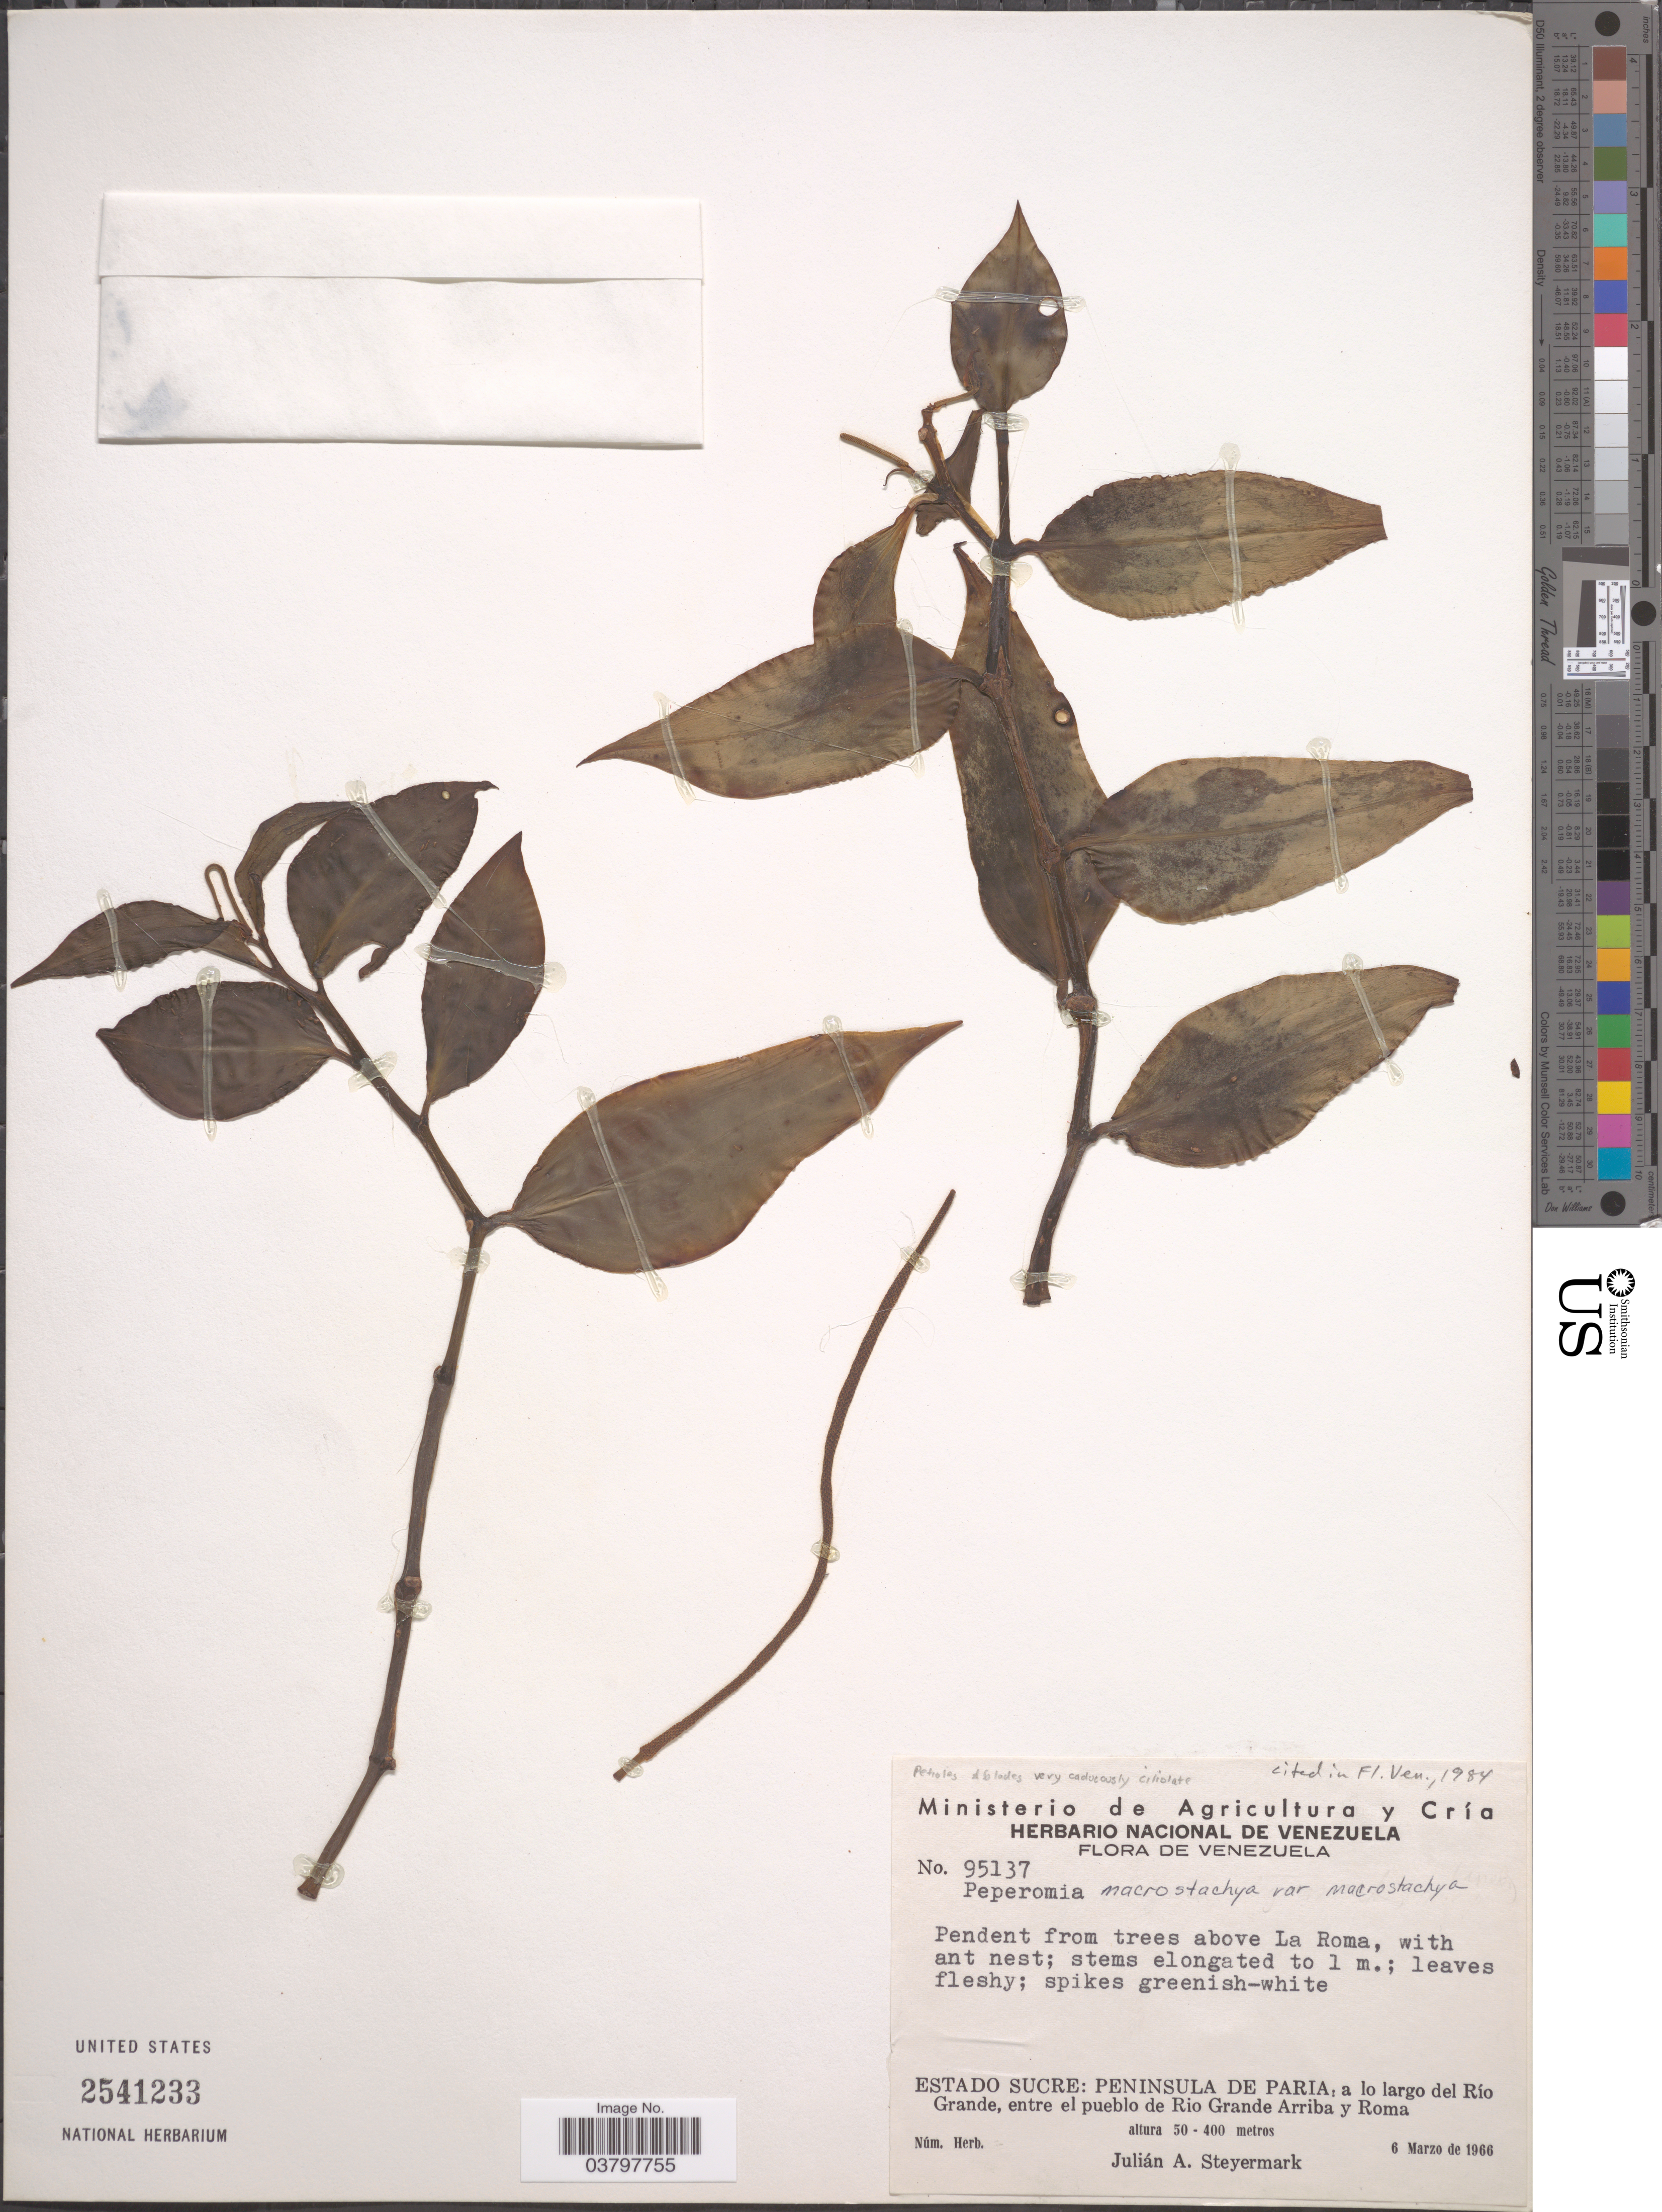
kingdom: Plantae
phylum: Tracheophyta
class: Magnoliopsida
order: Piperales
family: Piperaceae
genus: Peperomia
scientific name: Peperomia macrostachya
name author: (Vahl) A. Dietr.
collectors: J. Steyermark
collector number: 95137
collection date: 1966-03-06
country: Venezuela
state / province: Sucre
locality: Estado Sucre: Peninsula de Paria: a lo largo del Río Grande, entre el pueblo de Rio Grande Arriba y Roma.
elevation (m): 50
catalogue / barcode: US 2541233